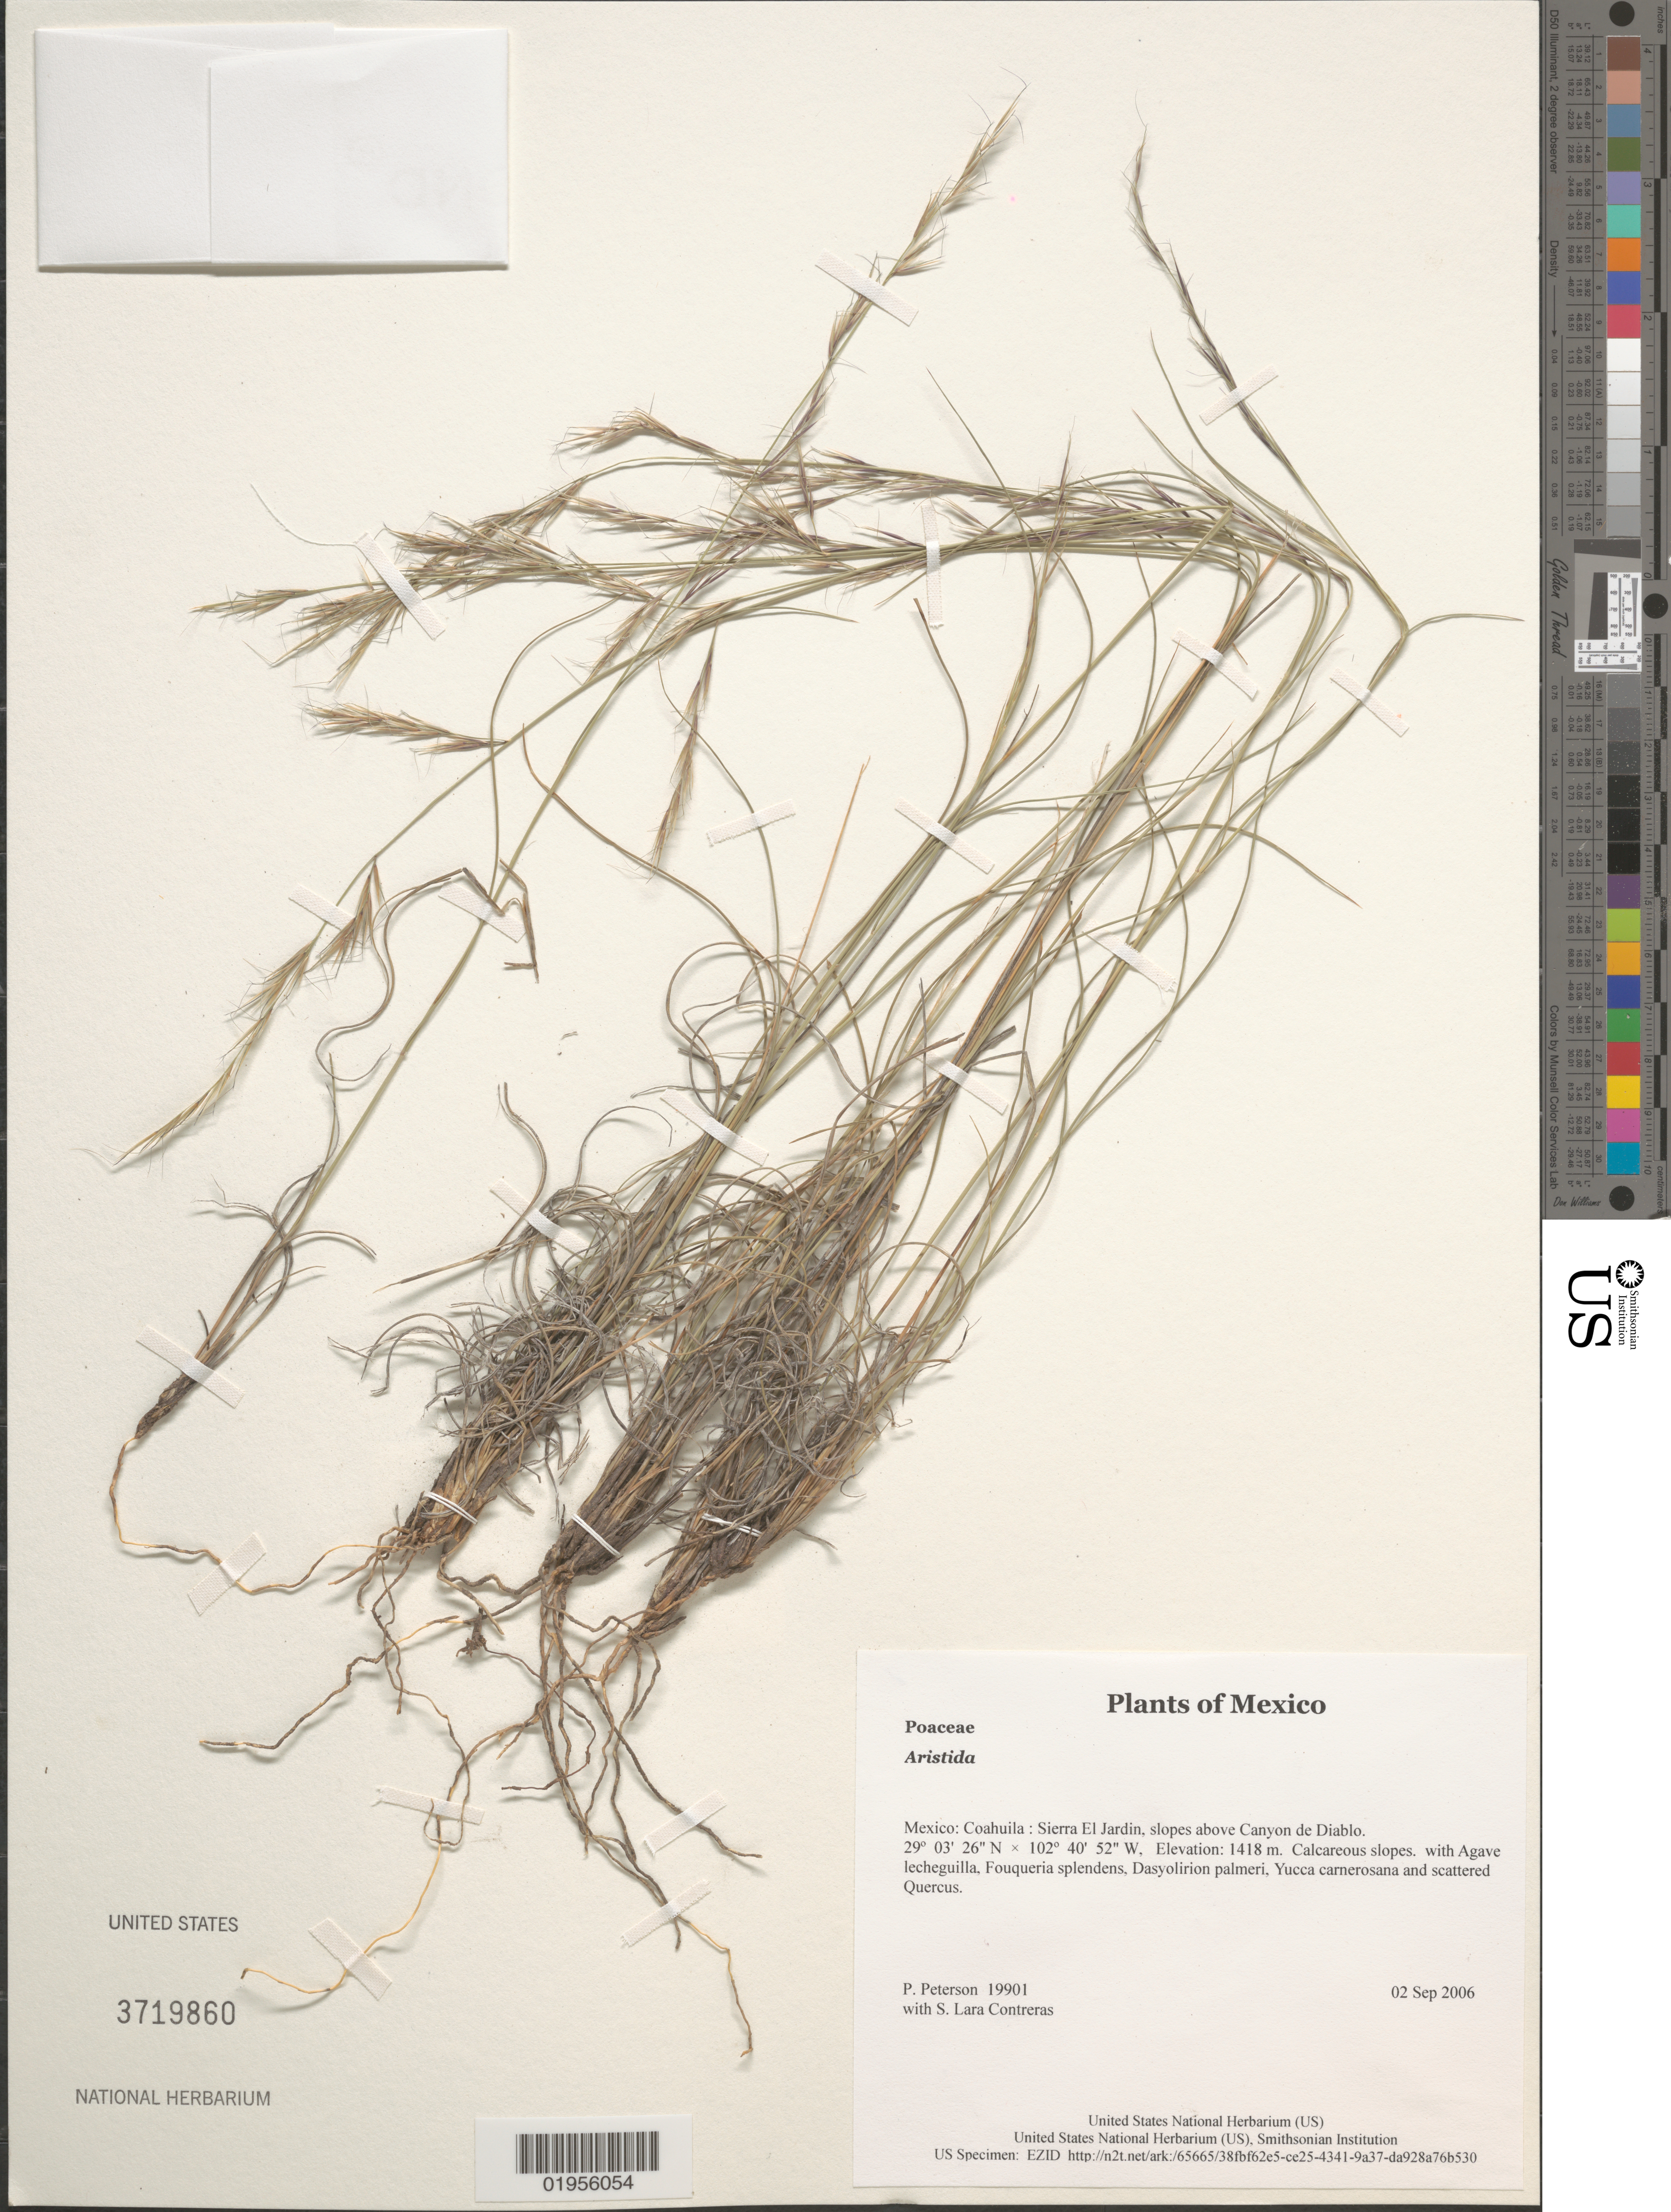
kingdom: Plantae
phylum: Tracheophyta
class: Liliopsida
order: Poales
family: Poaceae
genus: Aristida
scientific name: Aristida sp.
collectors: P. M. Peterson & S. Lara Contreras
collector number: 19901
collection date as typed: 02 Sep 2006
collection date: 2006-09-02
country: Mexico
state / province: Coahuila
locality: Sierra El Jardin, slopes above Canyon de Diablo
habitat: Calcareous slopes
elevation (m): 1418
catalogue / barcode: US 3719860